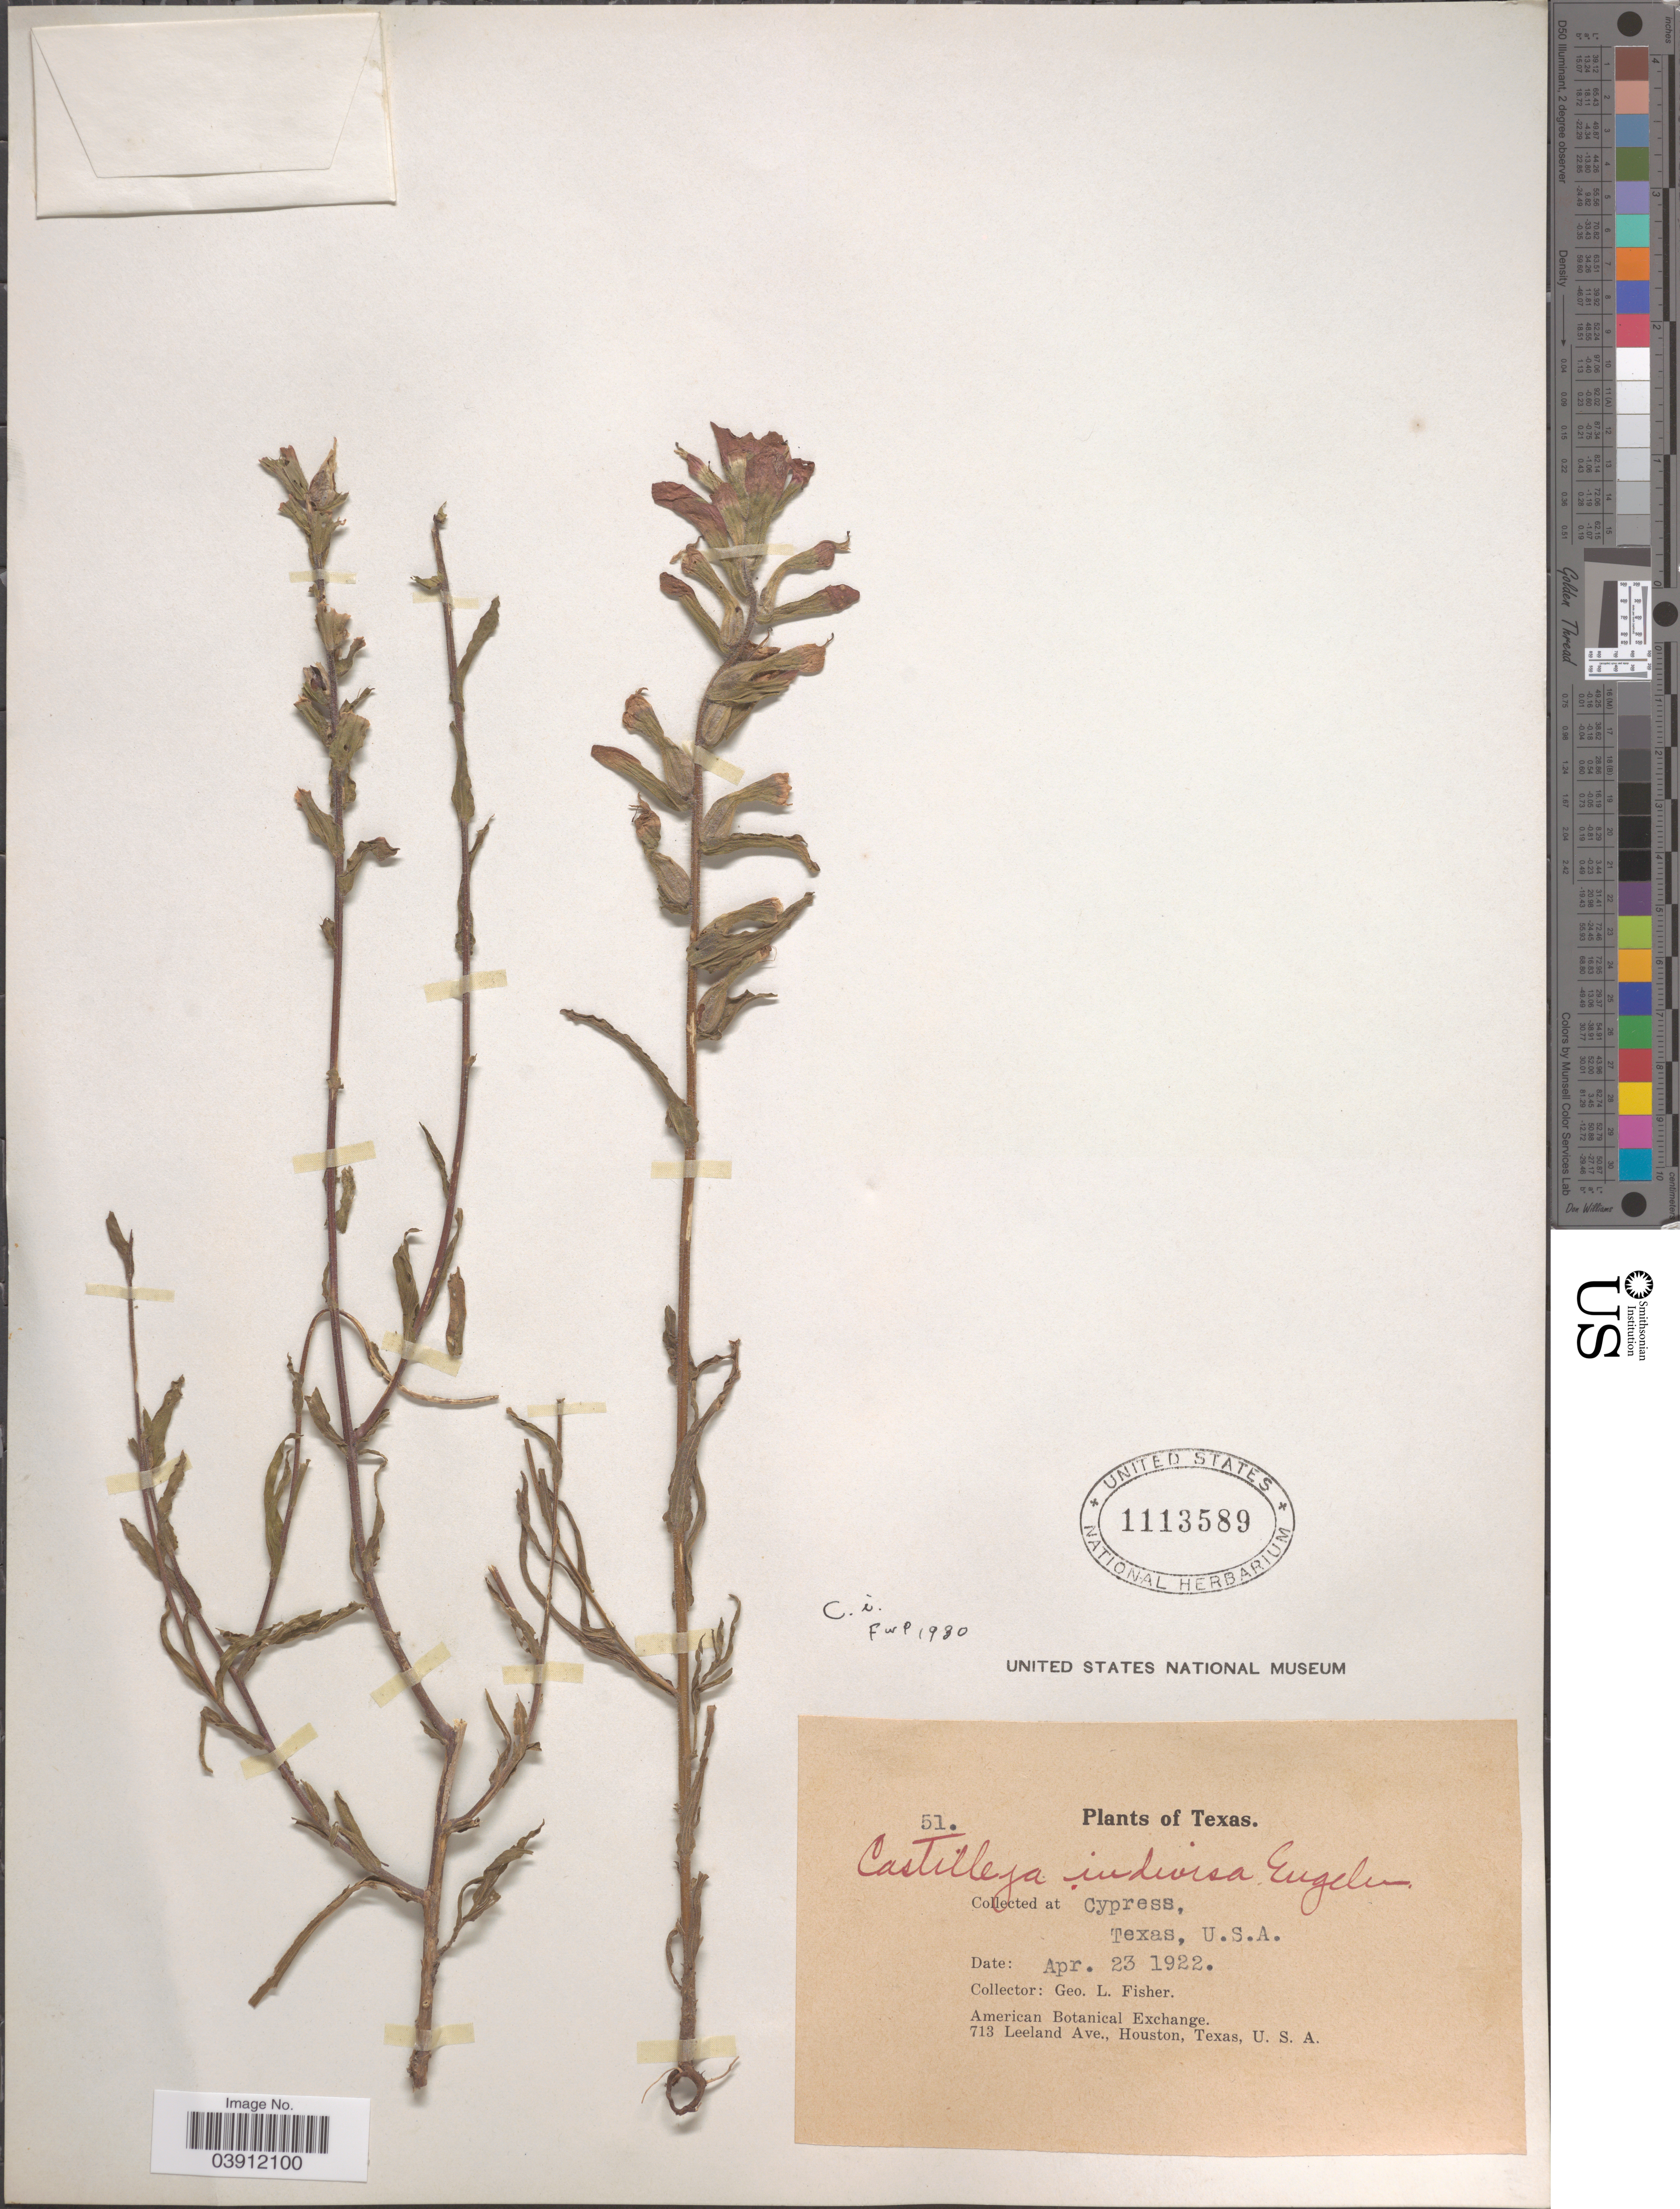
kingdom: Plantae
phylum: Tracheophyta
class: Magnoliopsida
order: Lamiales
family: Orobanchaceae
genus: Castilleja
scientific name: Castilleja indivisa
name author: Engelm. in Engelm. & A. Gray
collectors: G. L. Fisher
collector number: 51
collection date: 1922-04-23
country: United States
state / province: Texas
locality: Cypress.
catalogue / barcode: US 1113589